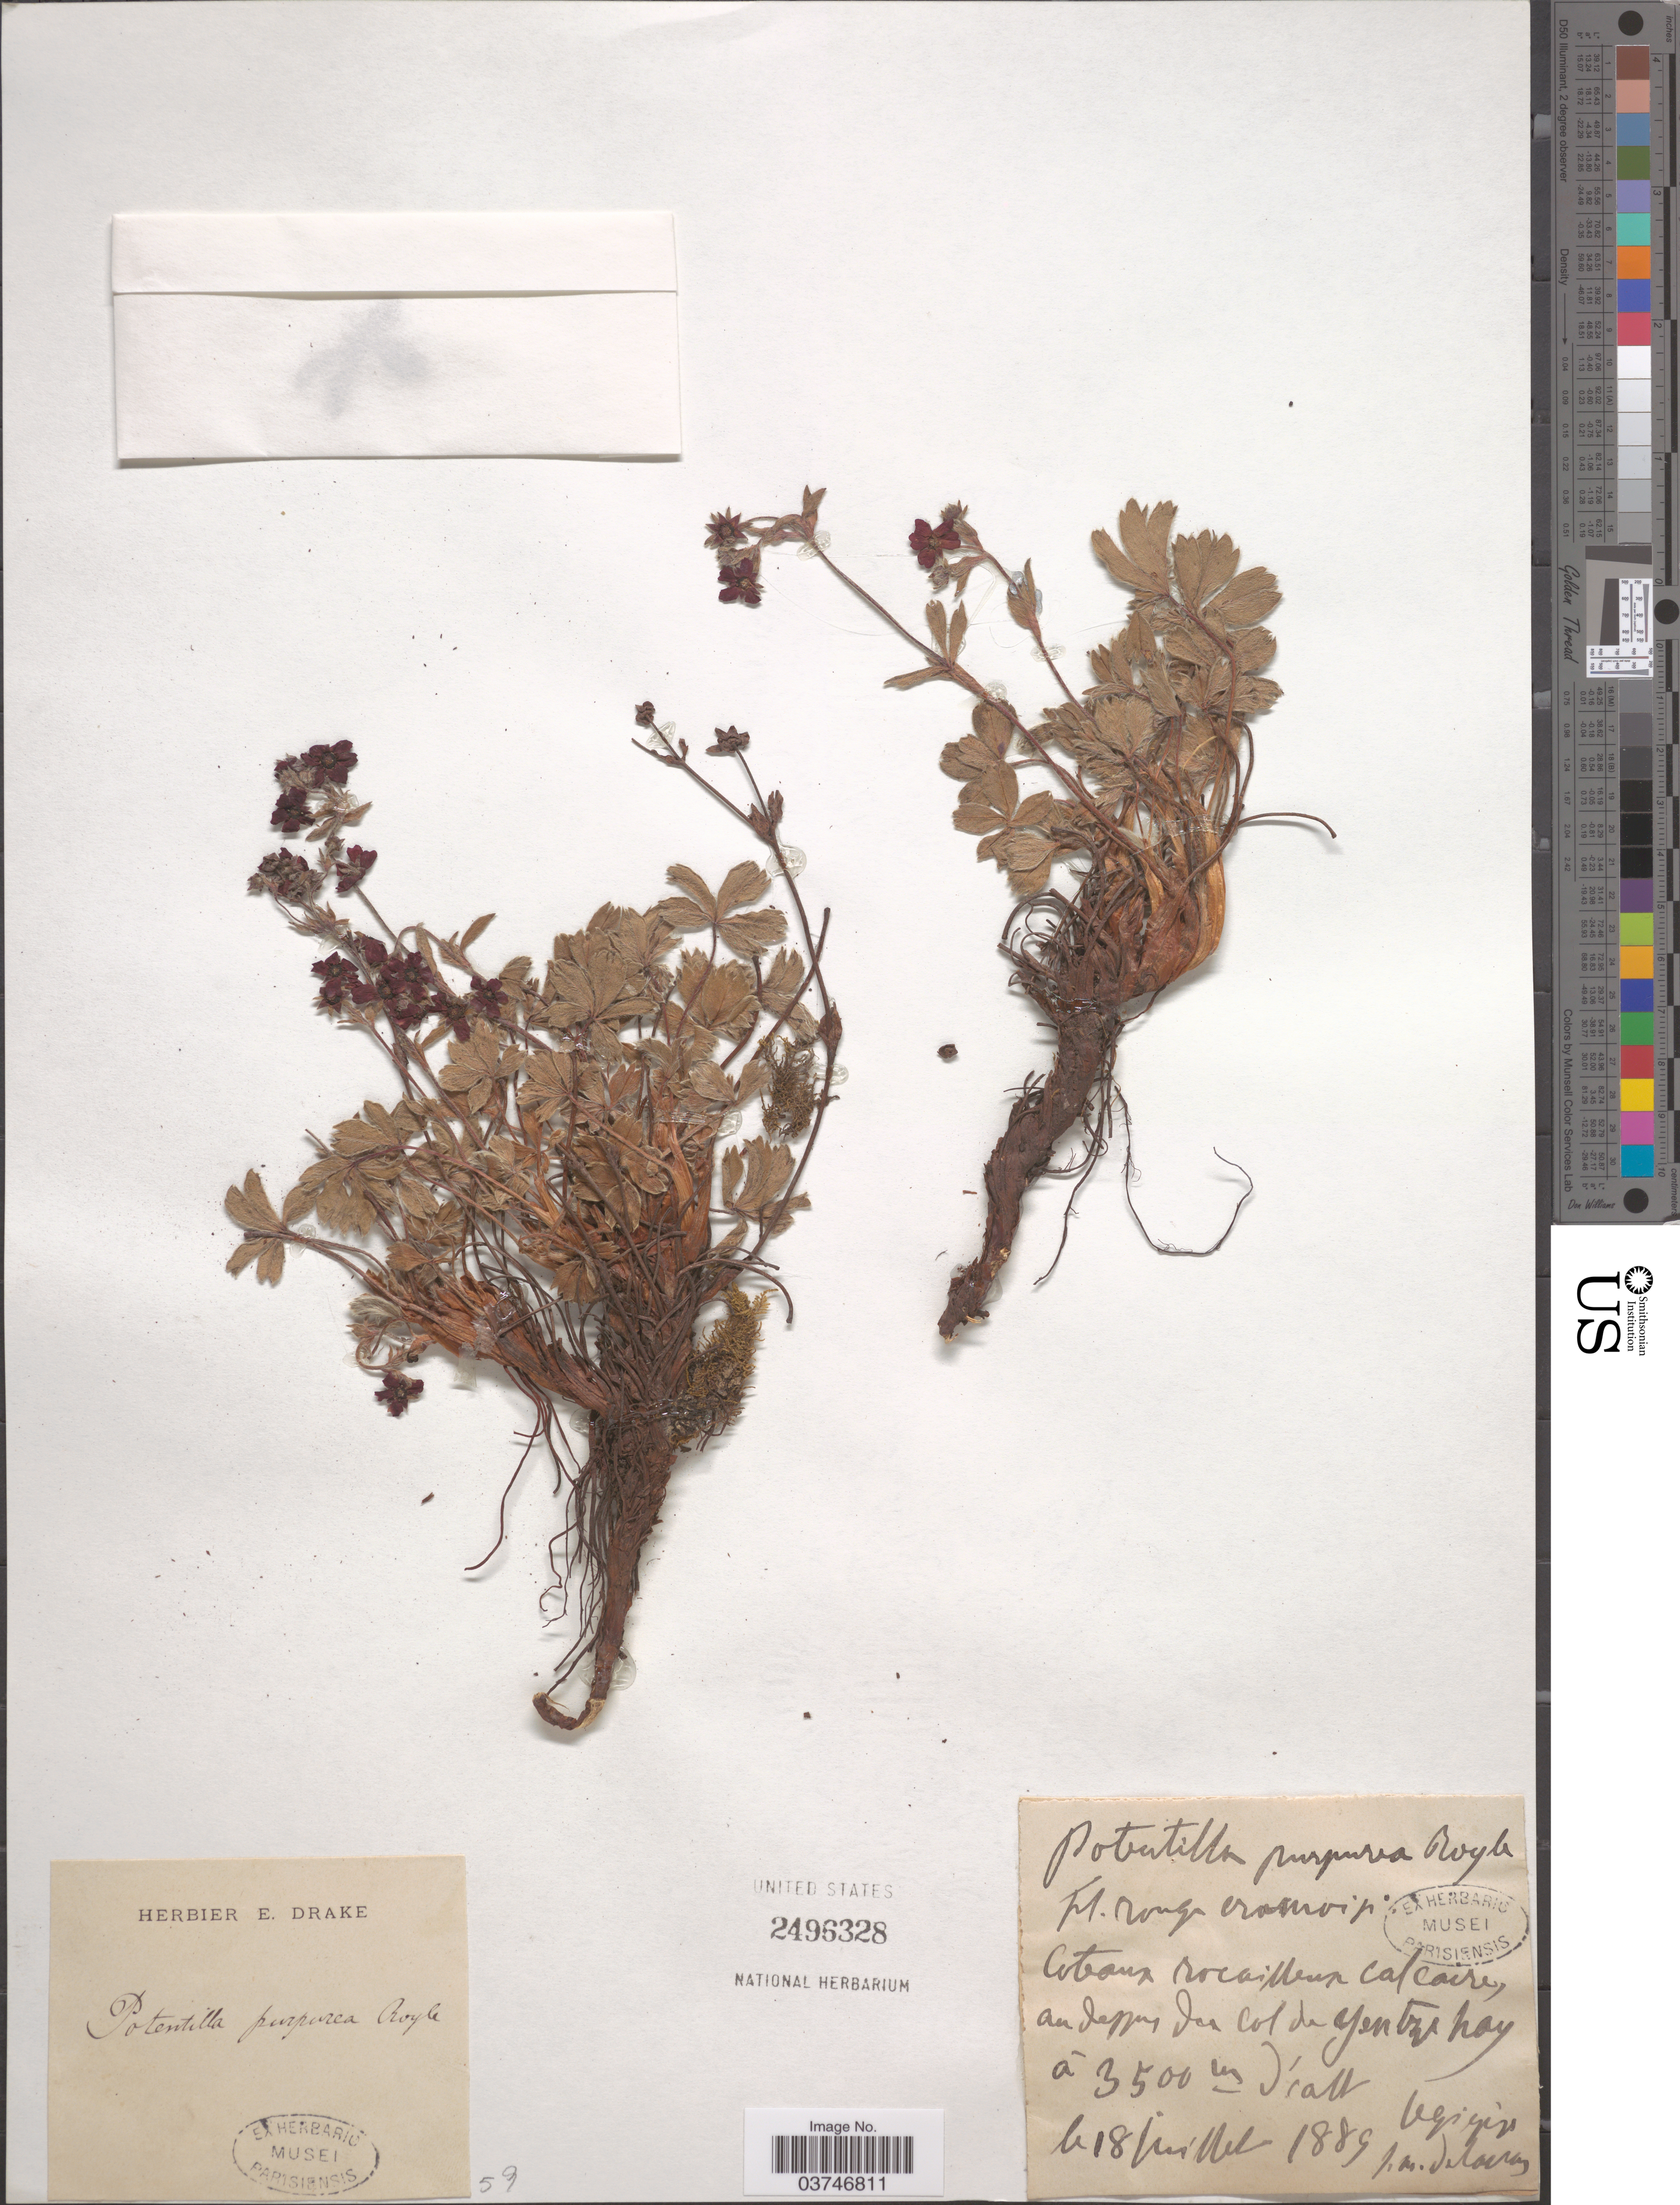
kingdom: Plantae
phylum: Tracheophyta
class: Magnoliopsida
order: Rosales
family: Rosaceae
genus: Sibbaldia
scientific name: Sibbaldia purpurea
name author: Royle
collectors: J. Delavay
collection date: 1889-07-18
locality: Coteaux rocailleux calcaire, au dessus des col de Yentze hay.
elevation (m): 3500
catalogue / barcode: US 2496328